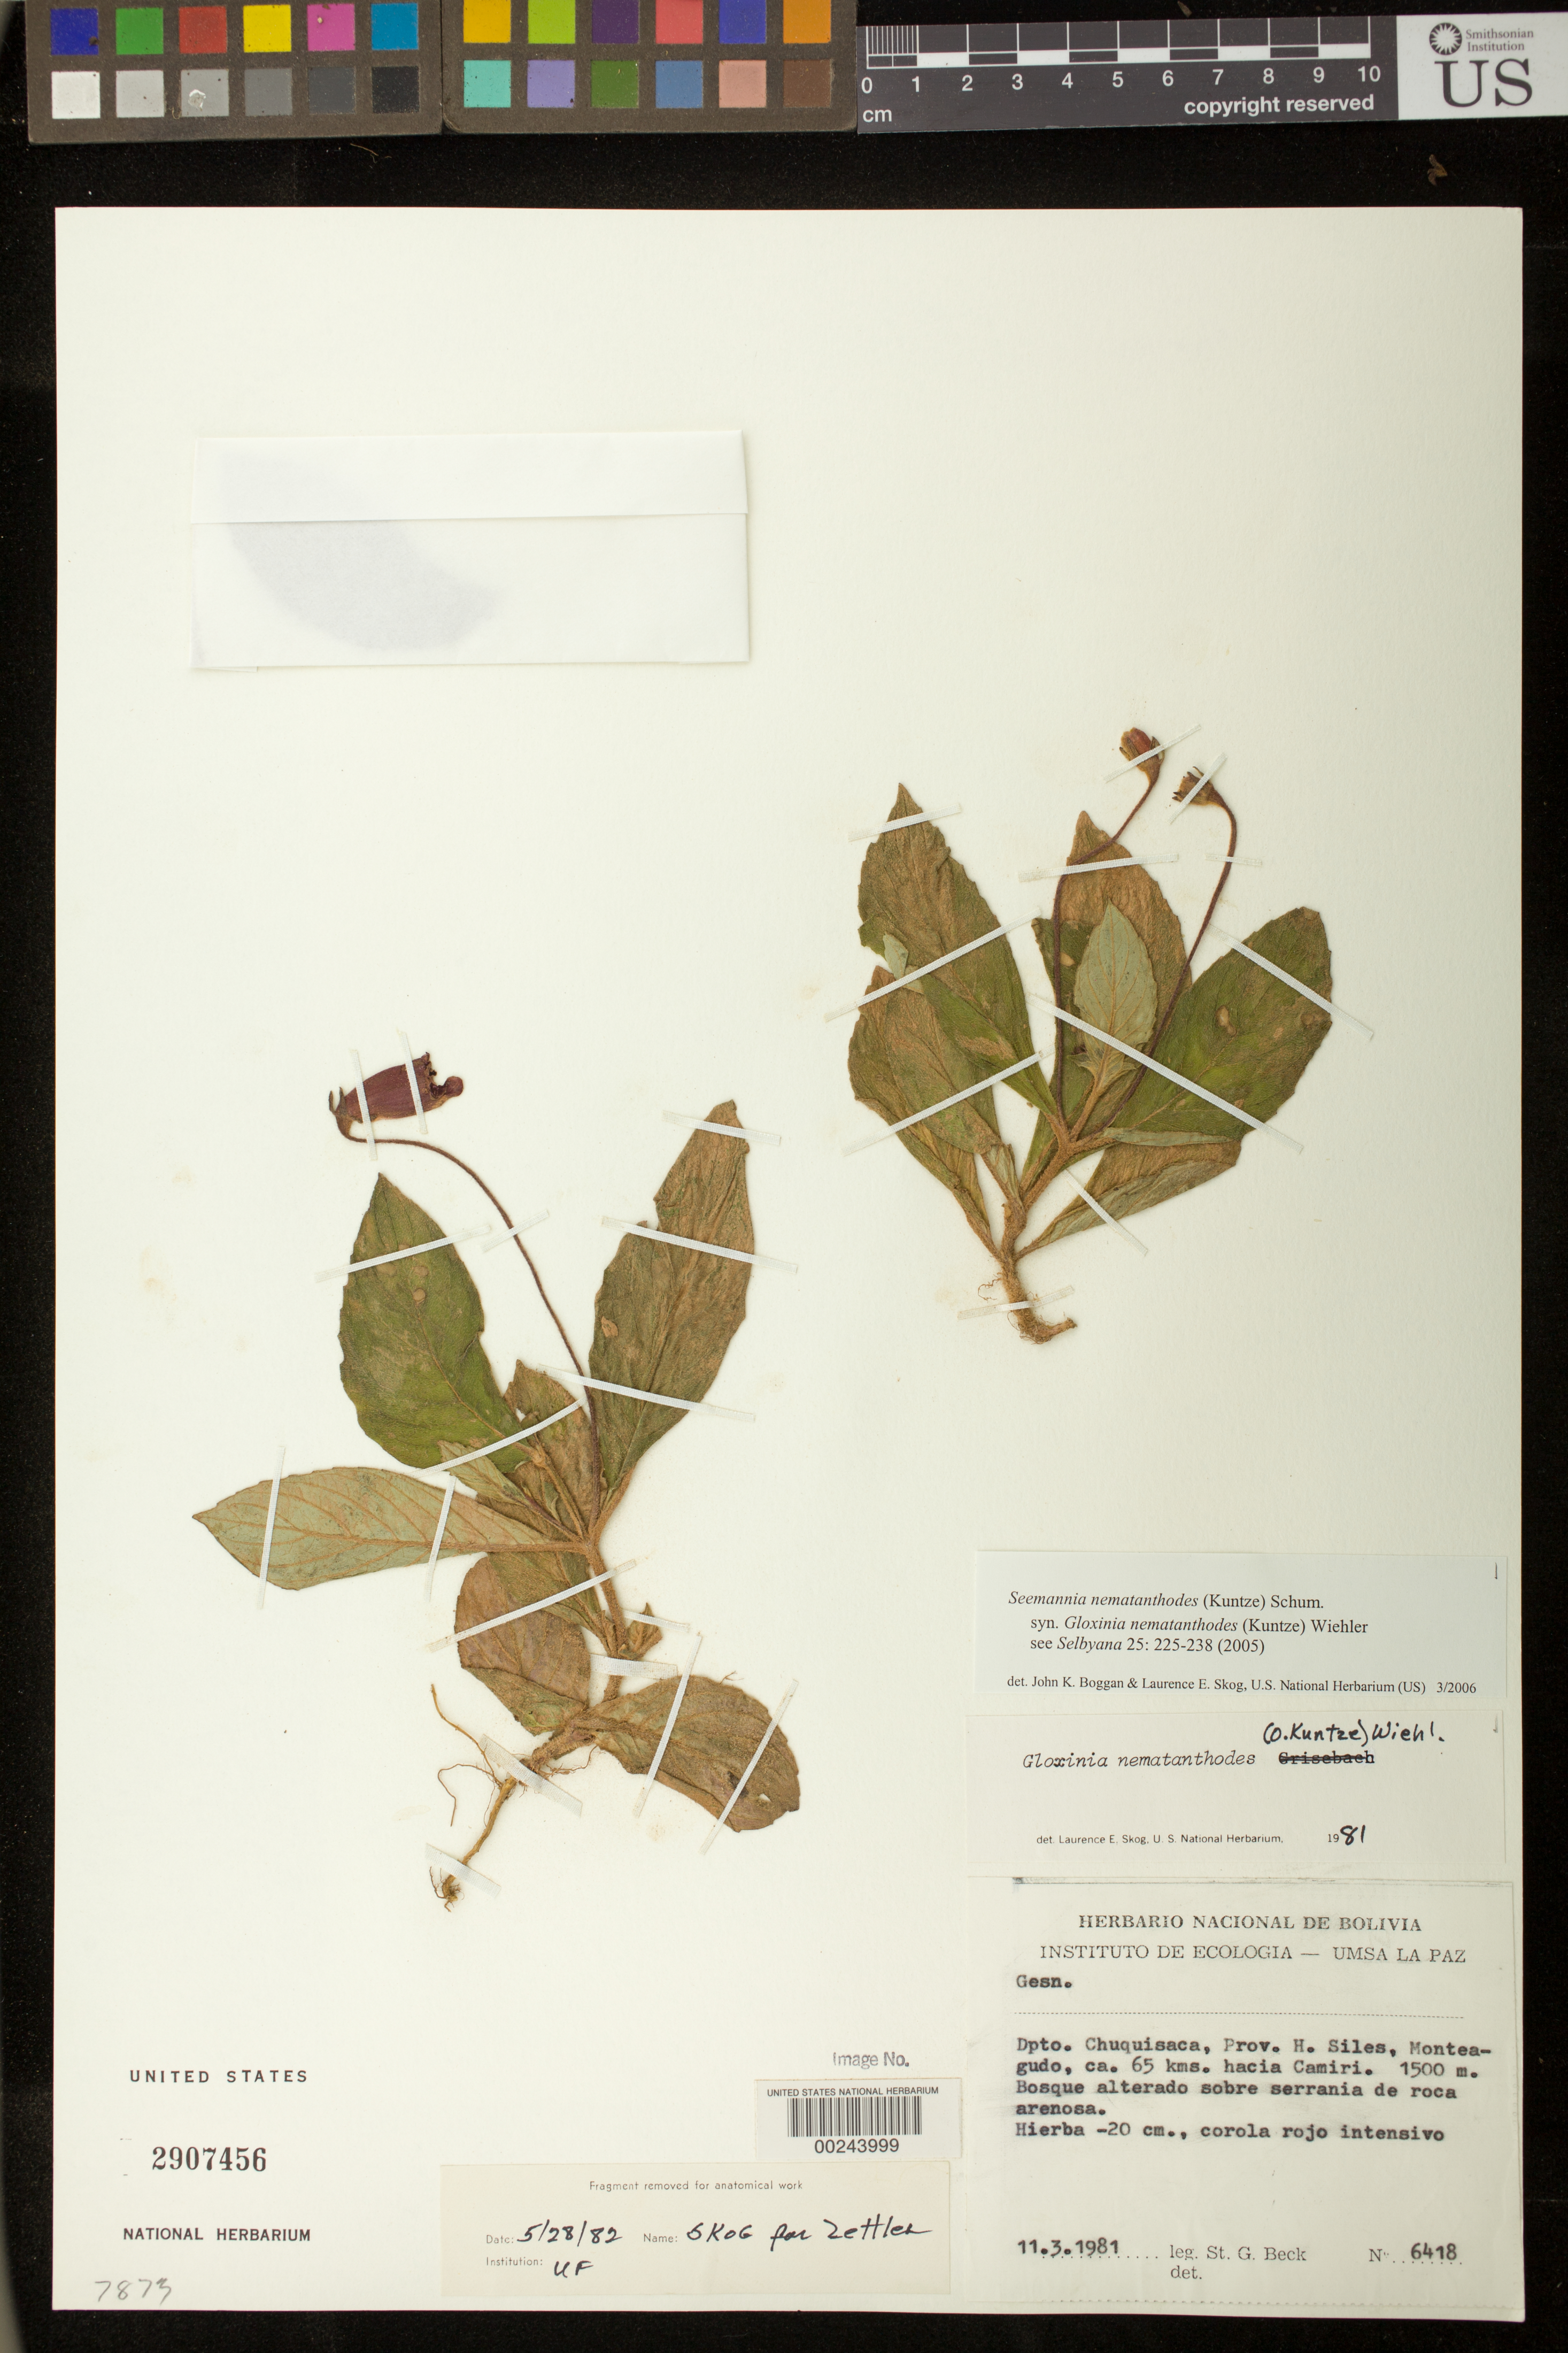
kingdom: Plantae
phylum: Tracheophyta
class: Magnoliopsida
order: Lamiales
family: Gesneriaceae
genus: Seemannia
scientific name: Seemannia nematanthodes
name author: (Kuntze) K. Schum.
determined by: Boggan, J. K.; Skog, L. E.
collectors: S. G. Beck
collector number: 6418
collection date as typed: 11 Mar 1981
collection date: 1981-03-11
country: Bolivia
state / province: Chuquisaca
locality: Sucre, Dept Chuquisaca, Prov. H Siles, Monteagudo, ca 65 km hacia Camiri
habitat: Bosque alterado sobre serrania de roca arenosa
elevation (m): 1500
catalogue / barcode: US 2907456